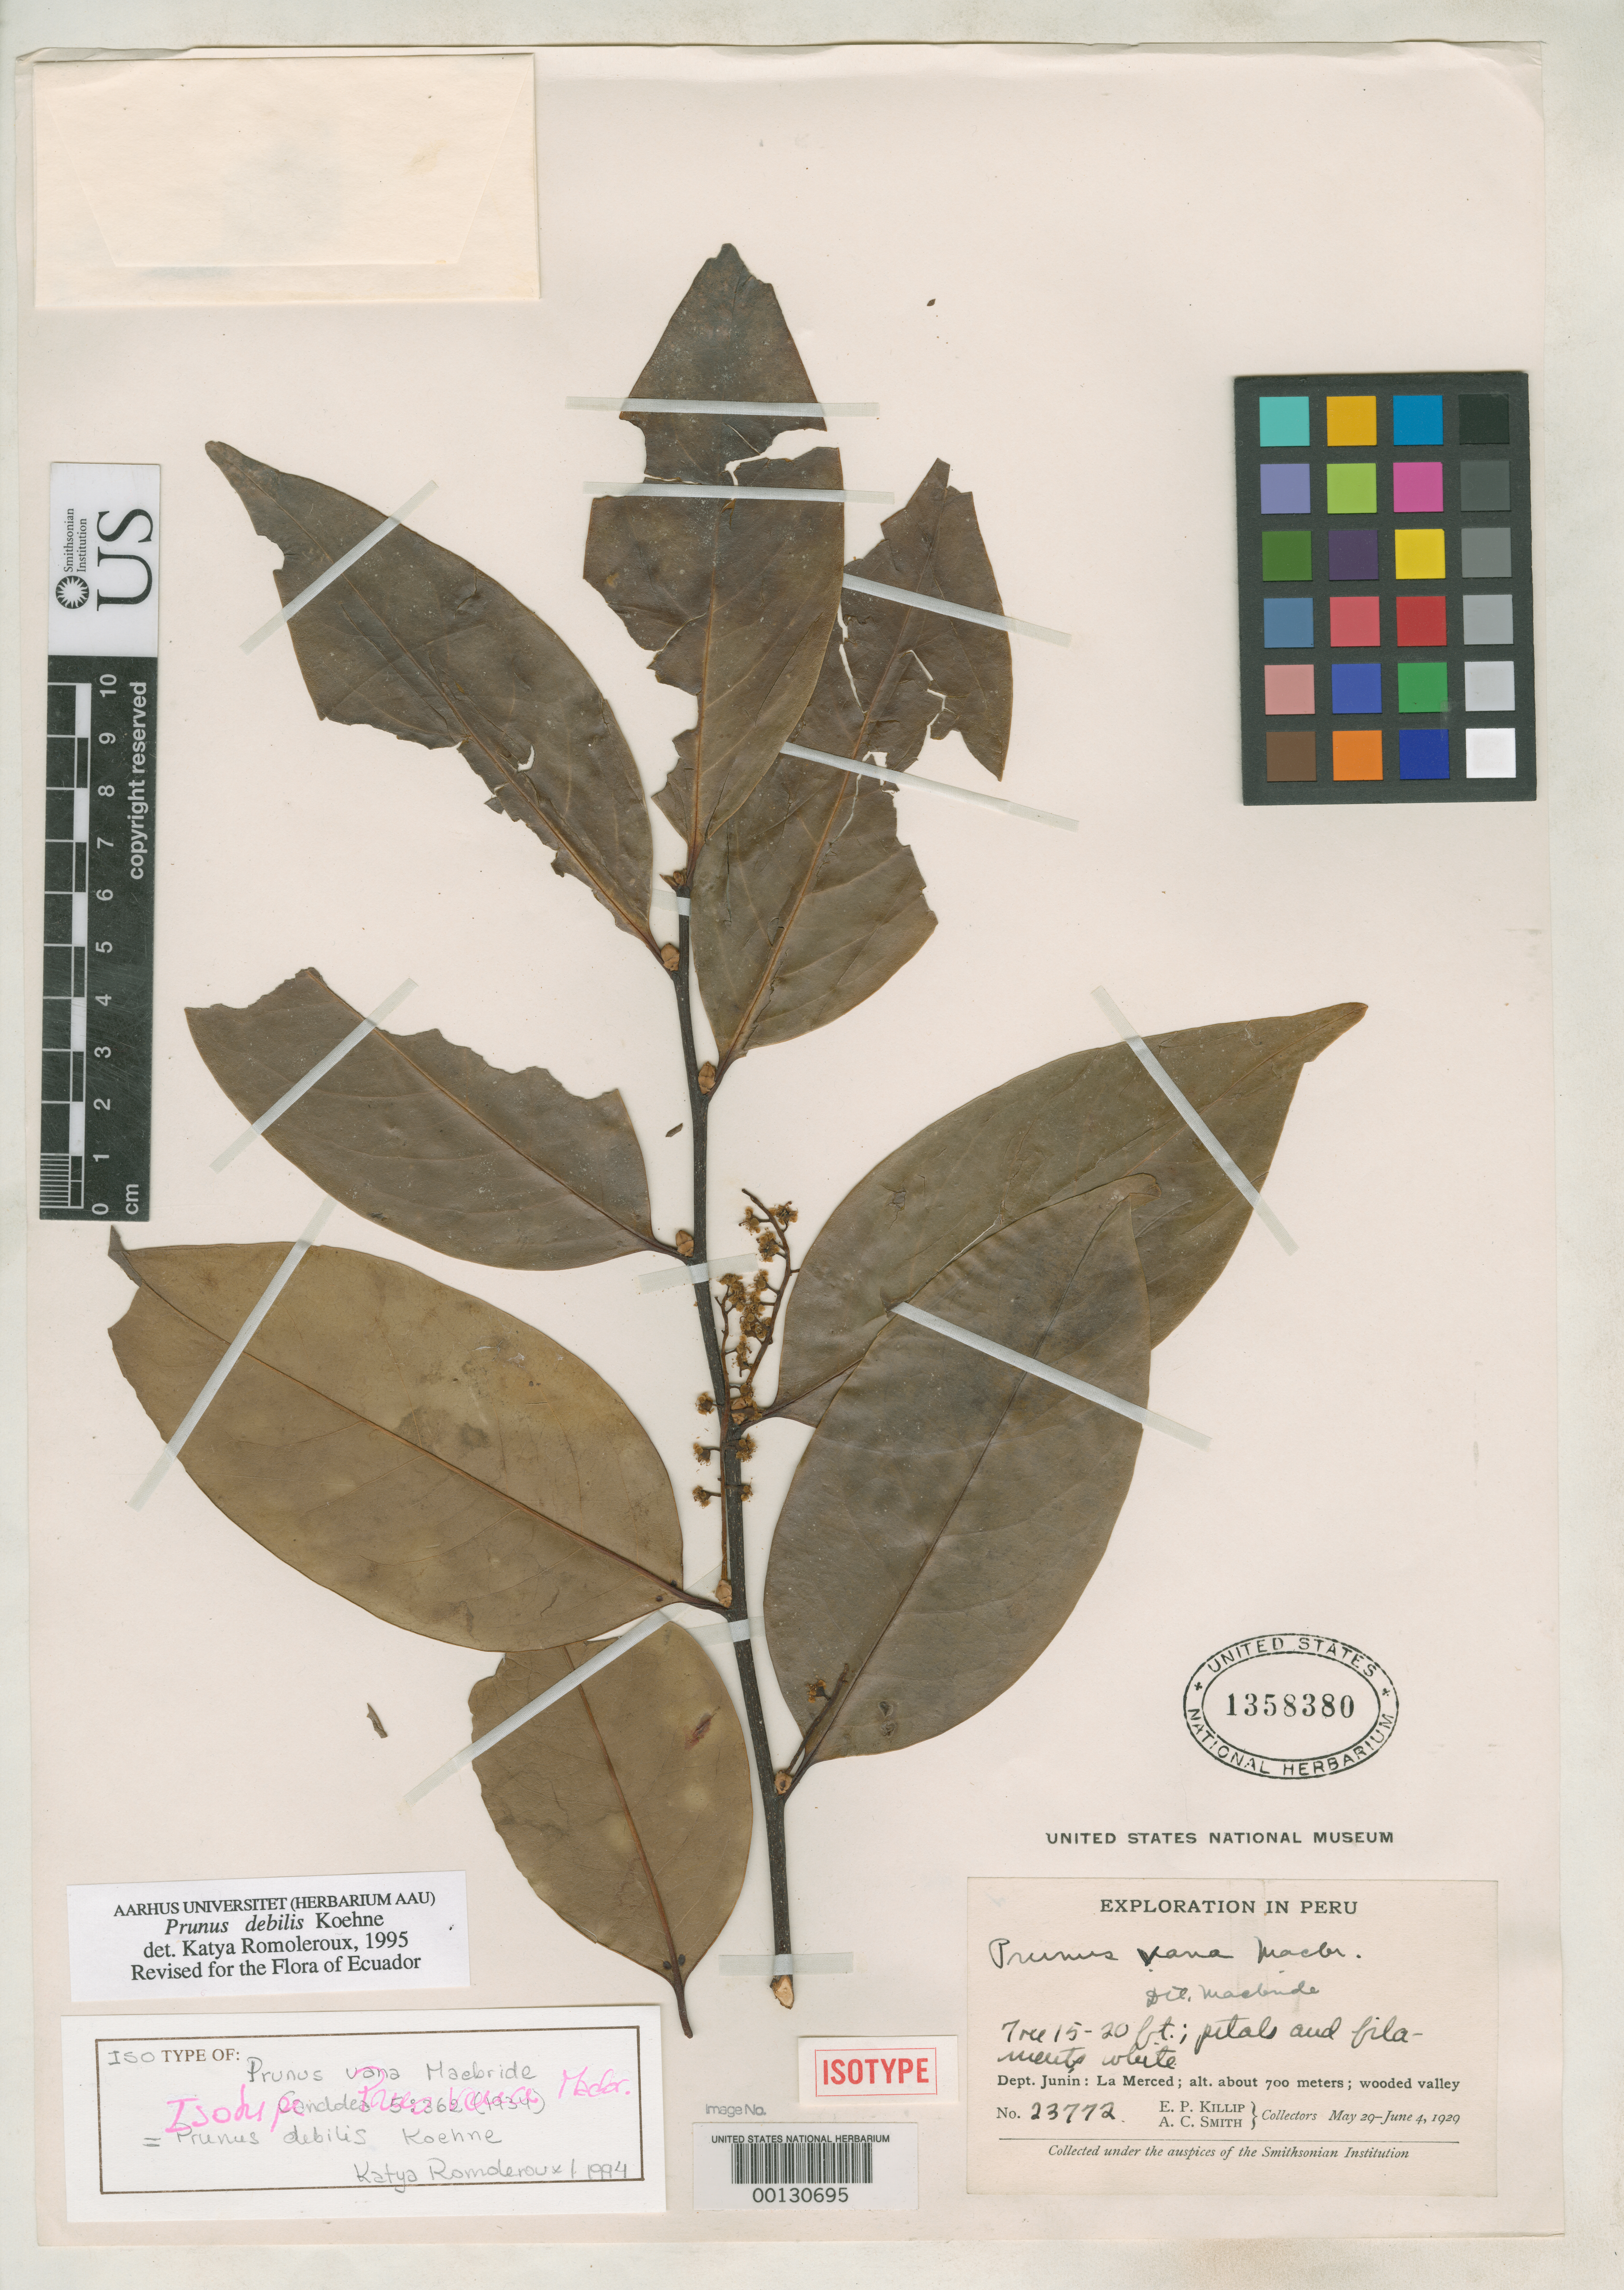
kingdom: Plantae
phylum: Tracheophyta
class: Magnoliopsida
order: Rosales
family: Rosaceae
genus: Prunus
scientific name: Prunus vana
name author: J.F. Macbr.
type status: Isotype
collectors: E. P. Killip & A. C. Smith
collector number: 23772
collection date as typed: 29 May 1929 to 04 Jun 1929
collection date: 1929-05-29/1929-06-04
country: Peru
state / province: Junín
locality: La Merced.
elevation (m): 700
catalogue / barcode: US 1358380